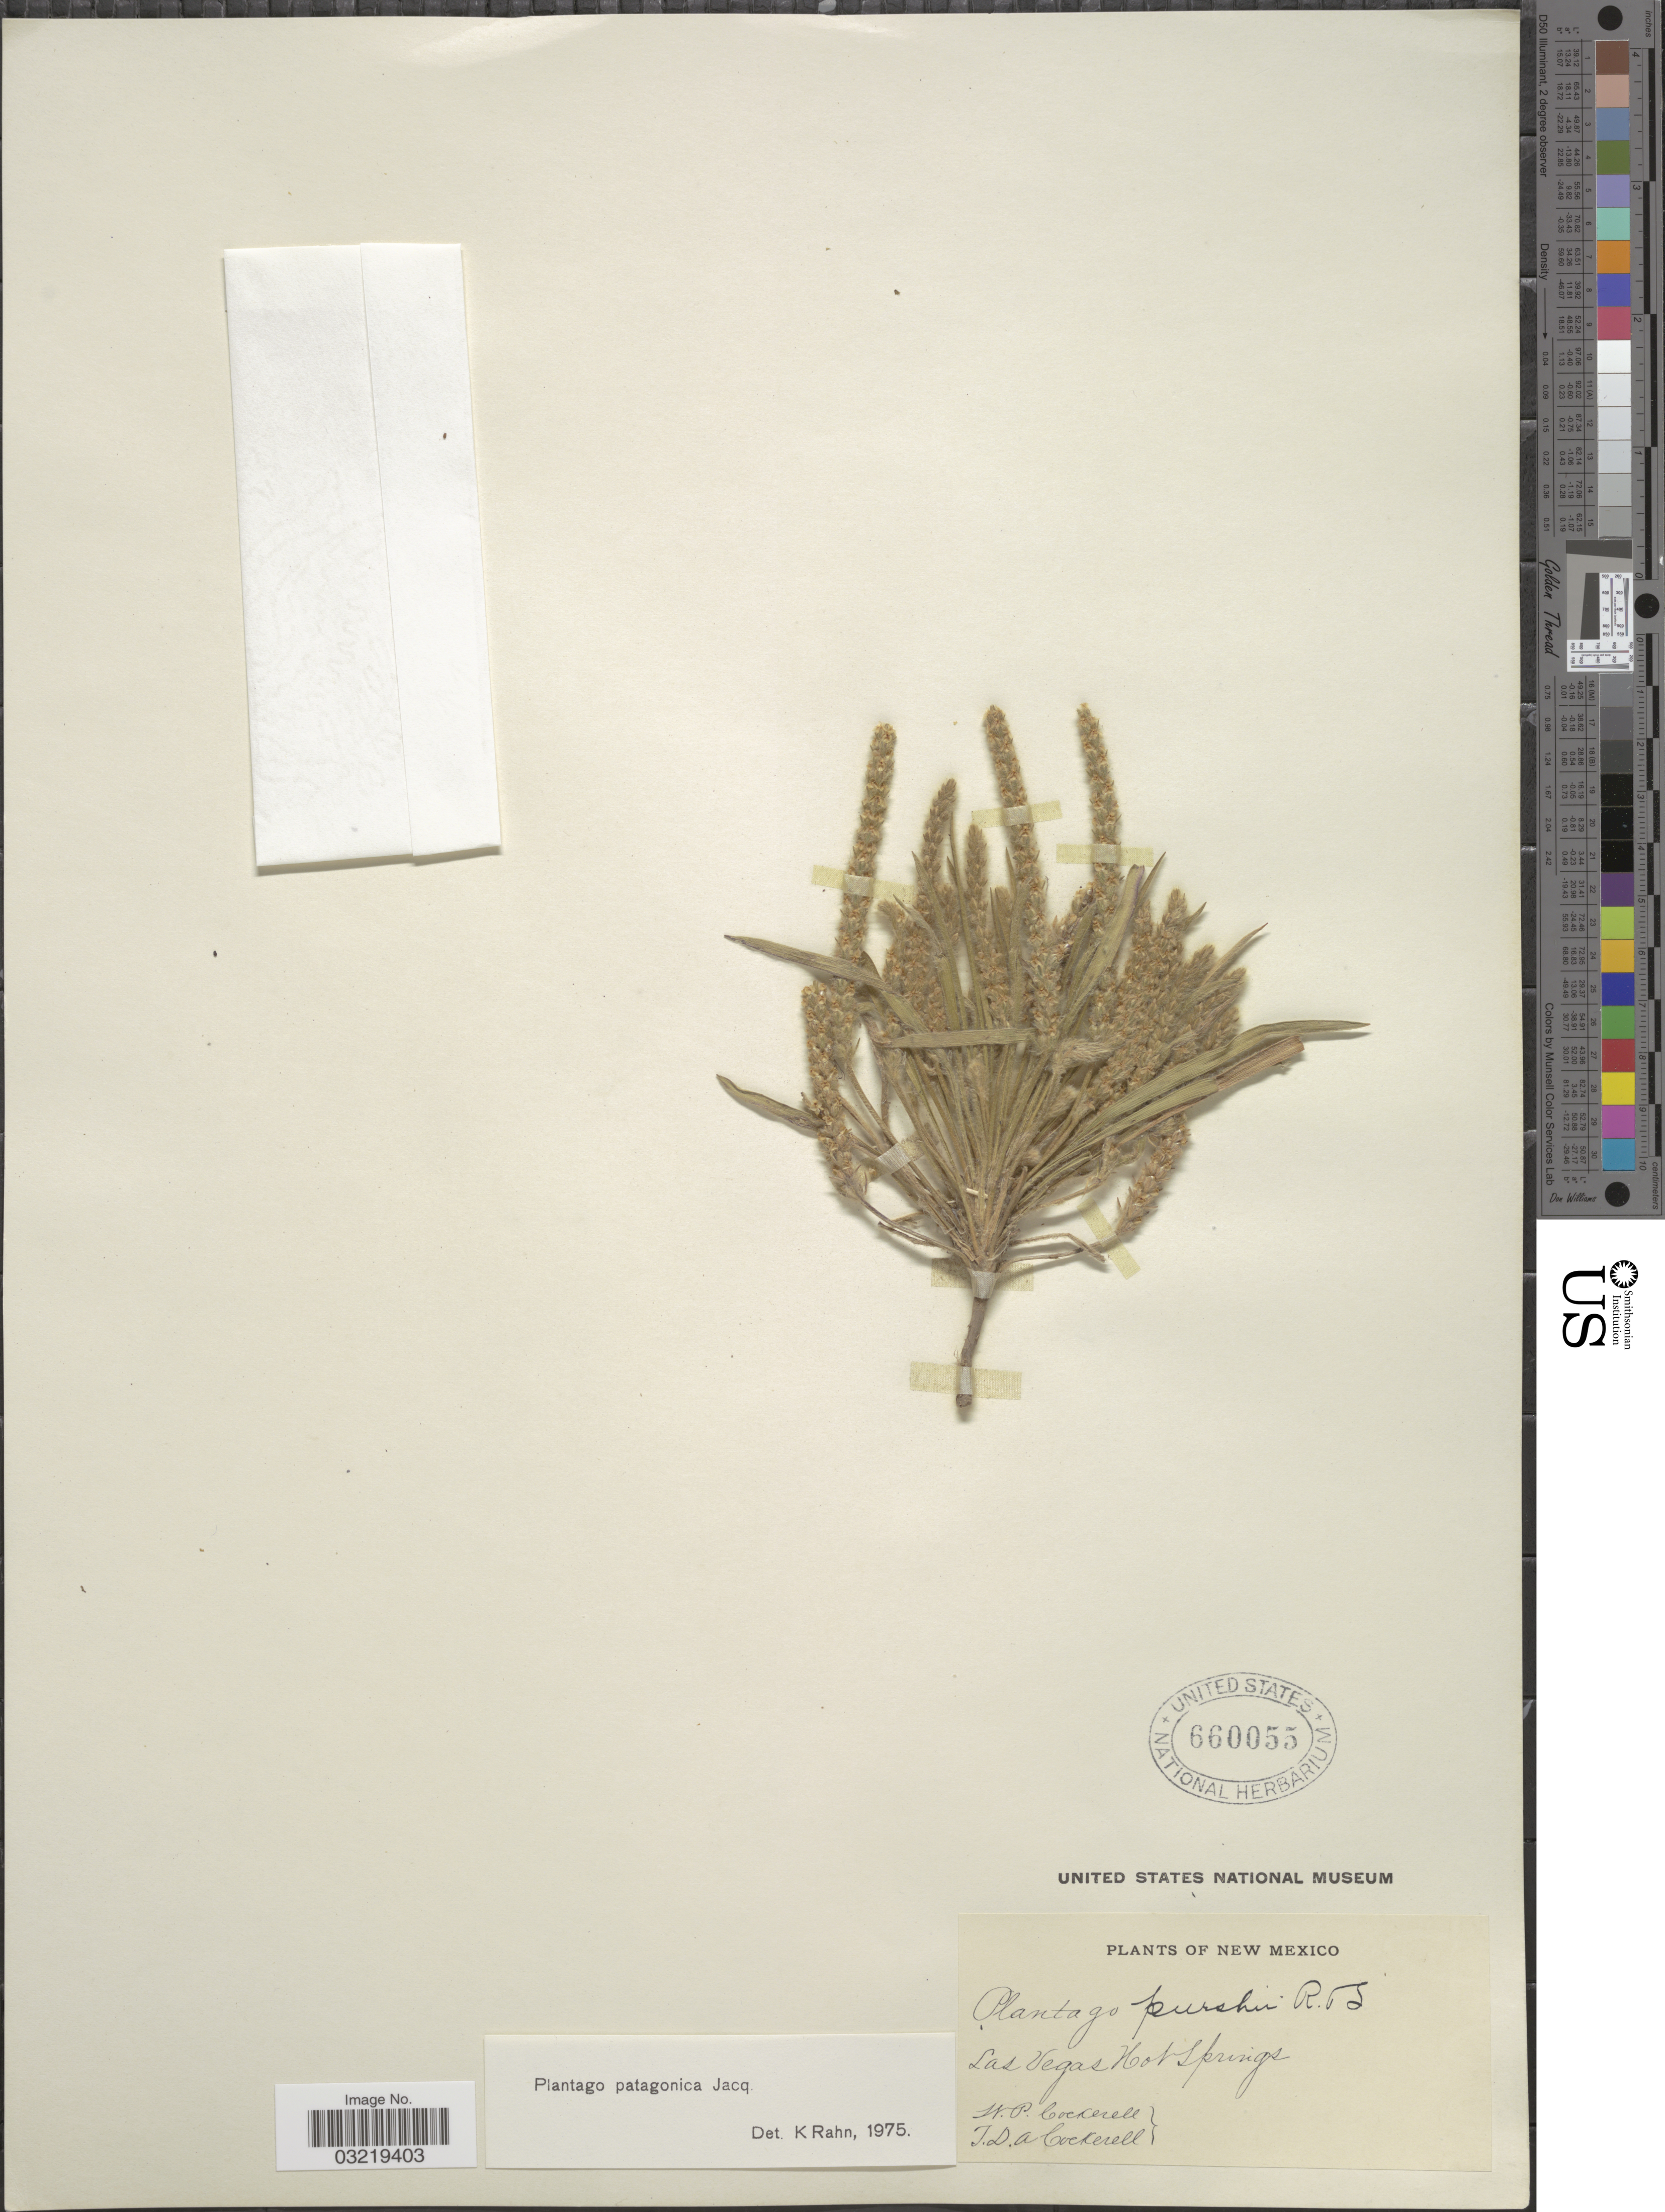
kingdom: Plantae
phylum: Tracheophyta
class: Magnoliopsida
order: Lamiales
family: Plantaginaceae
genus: Plantago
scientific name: Plantago patagonica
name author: Jacq.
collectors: W. Cockerell & T. Cockerell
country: United States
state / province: New Mexico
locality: Las Vegas, Hot Springs.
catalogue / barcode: US 660055